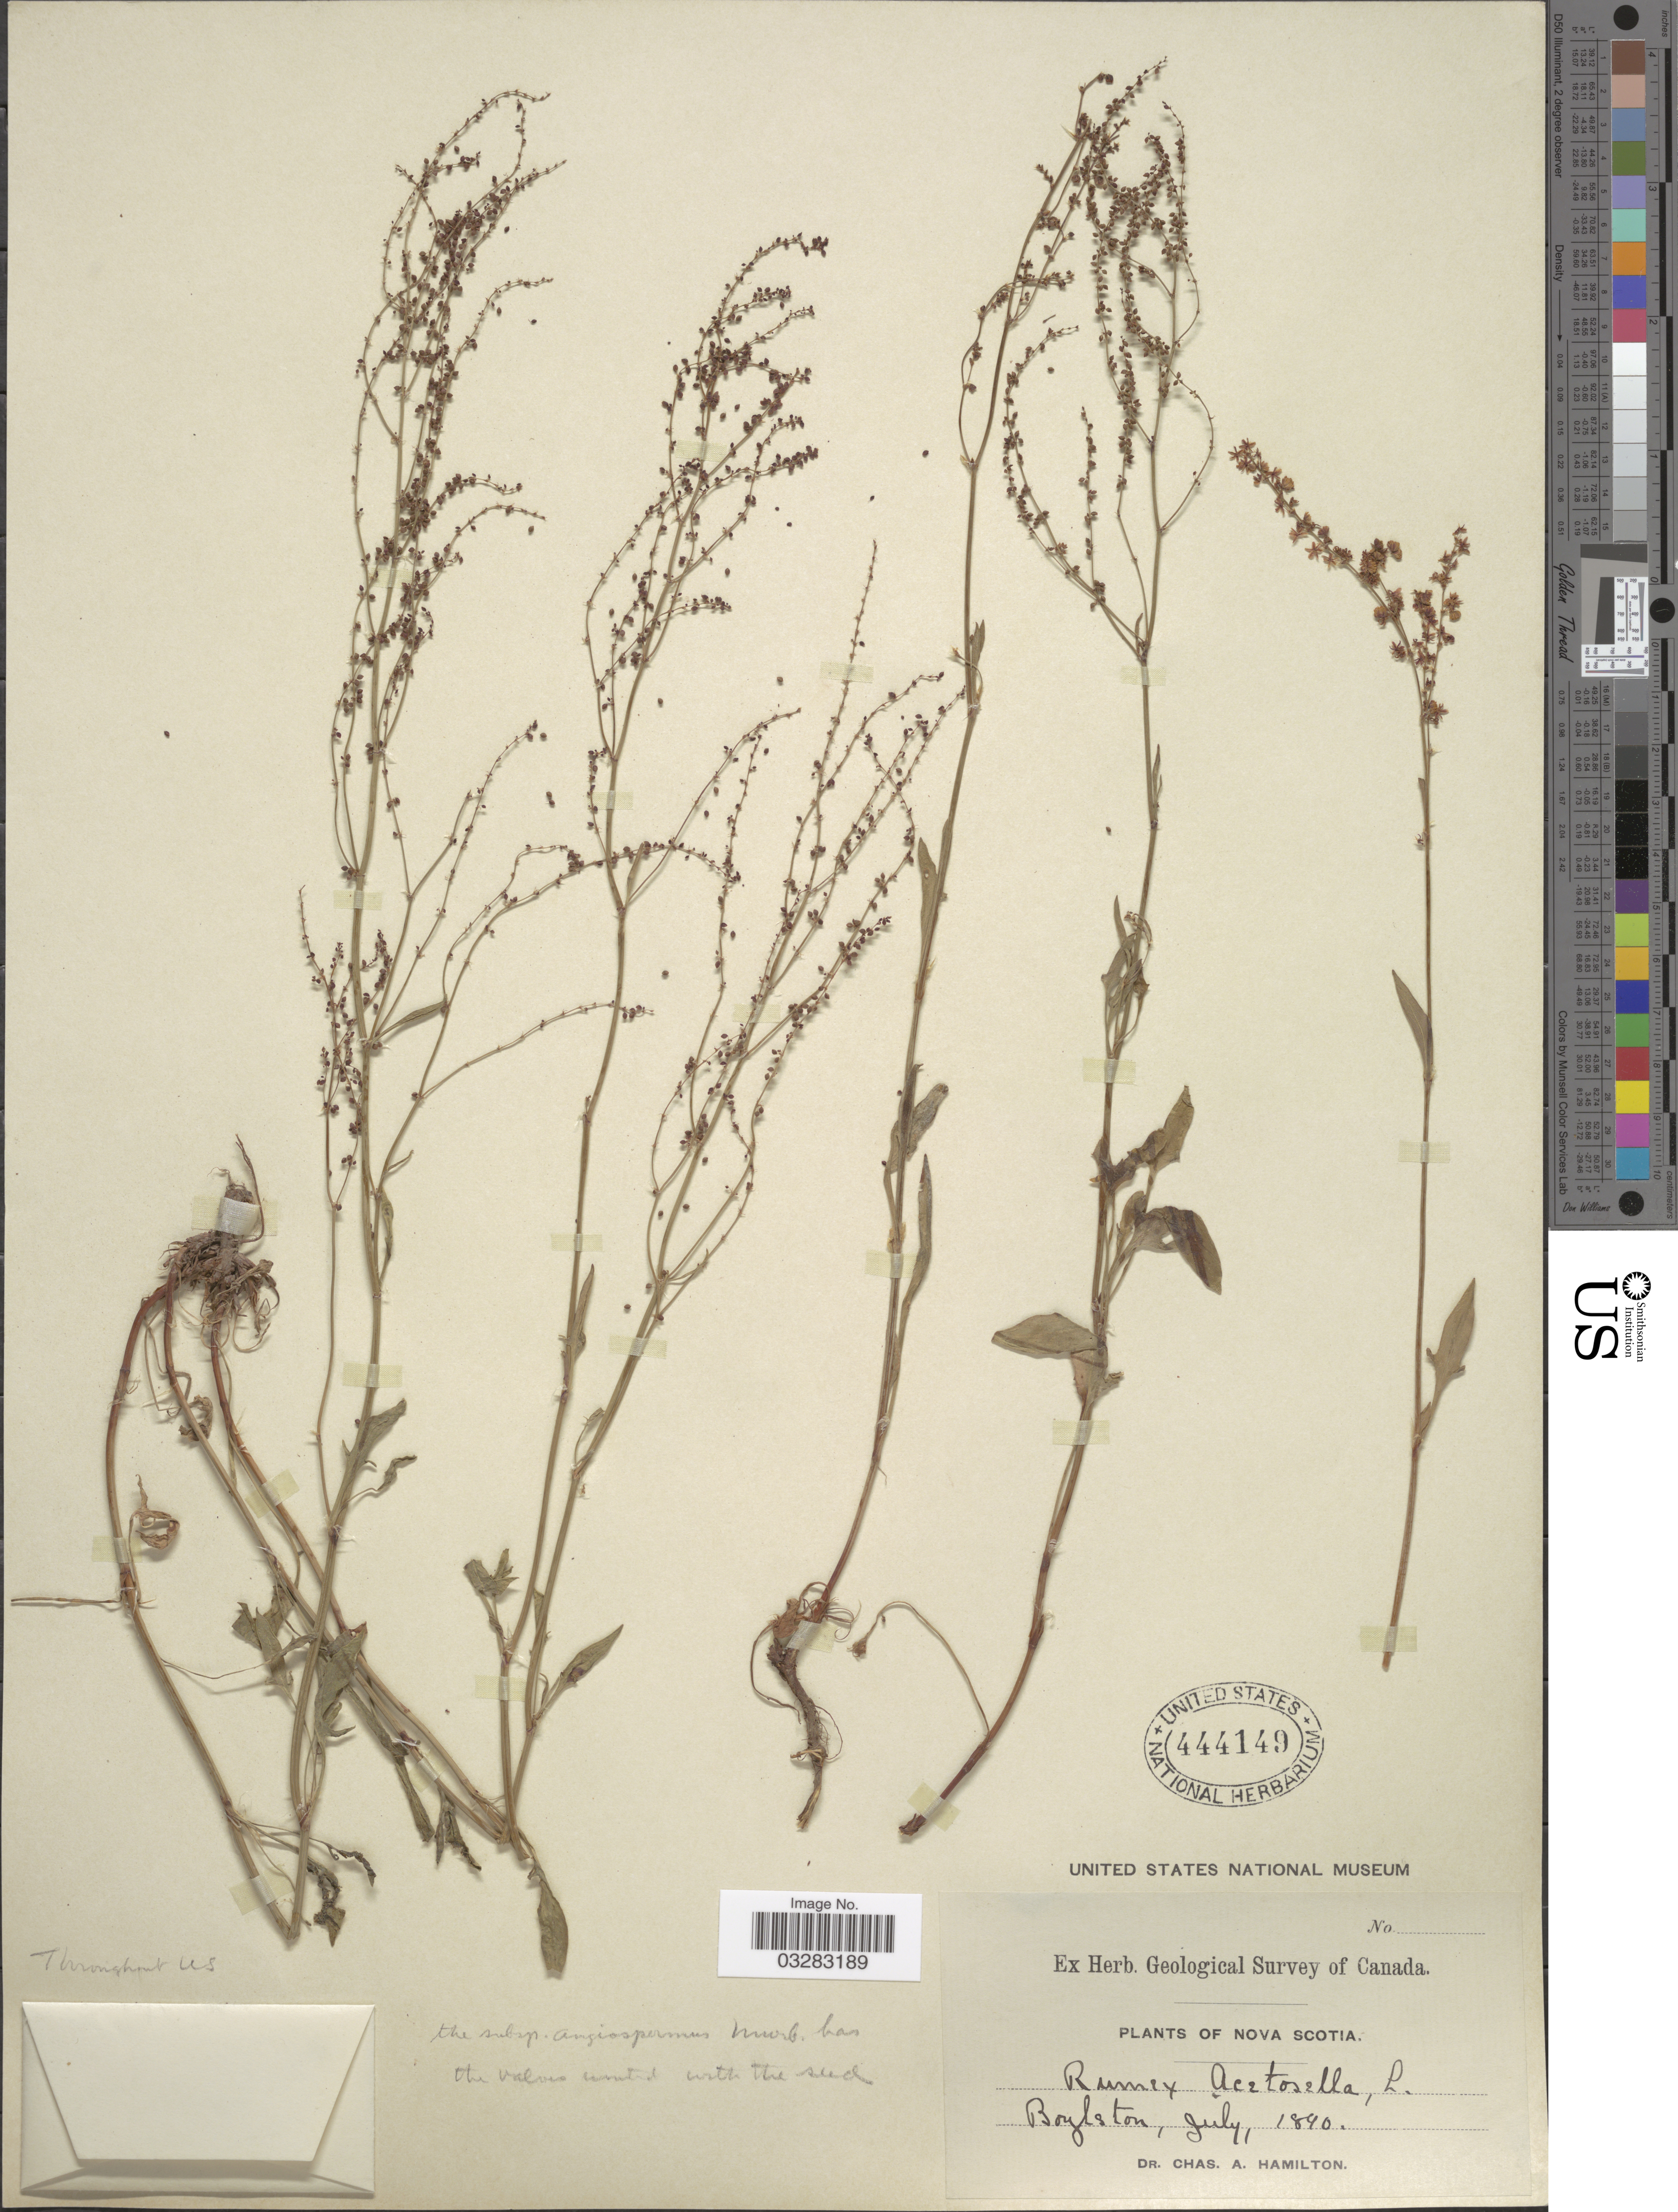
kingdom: Plantae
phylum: Tracheophyta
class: Magnoliopsida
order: Caryophyllales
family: Polygonaceae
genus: Rumex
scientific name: Rumex acetosella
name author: L.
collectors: C. A. Hamilton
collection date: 1890-07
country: Canada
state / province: Nova Scotia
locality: Boylston.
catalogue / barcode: US 444149